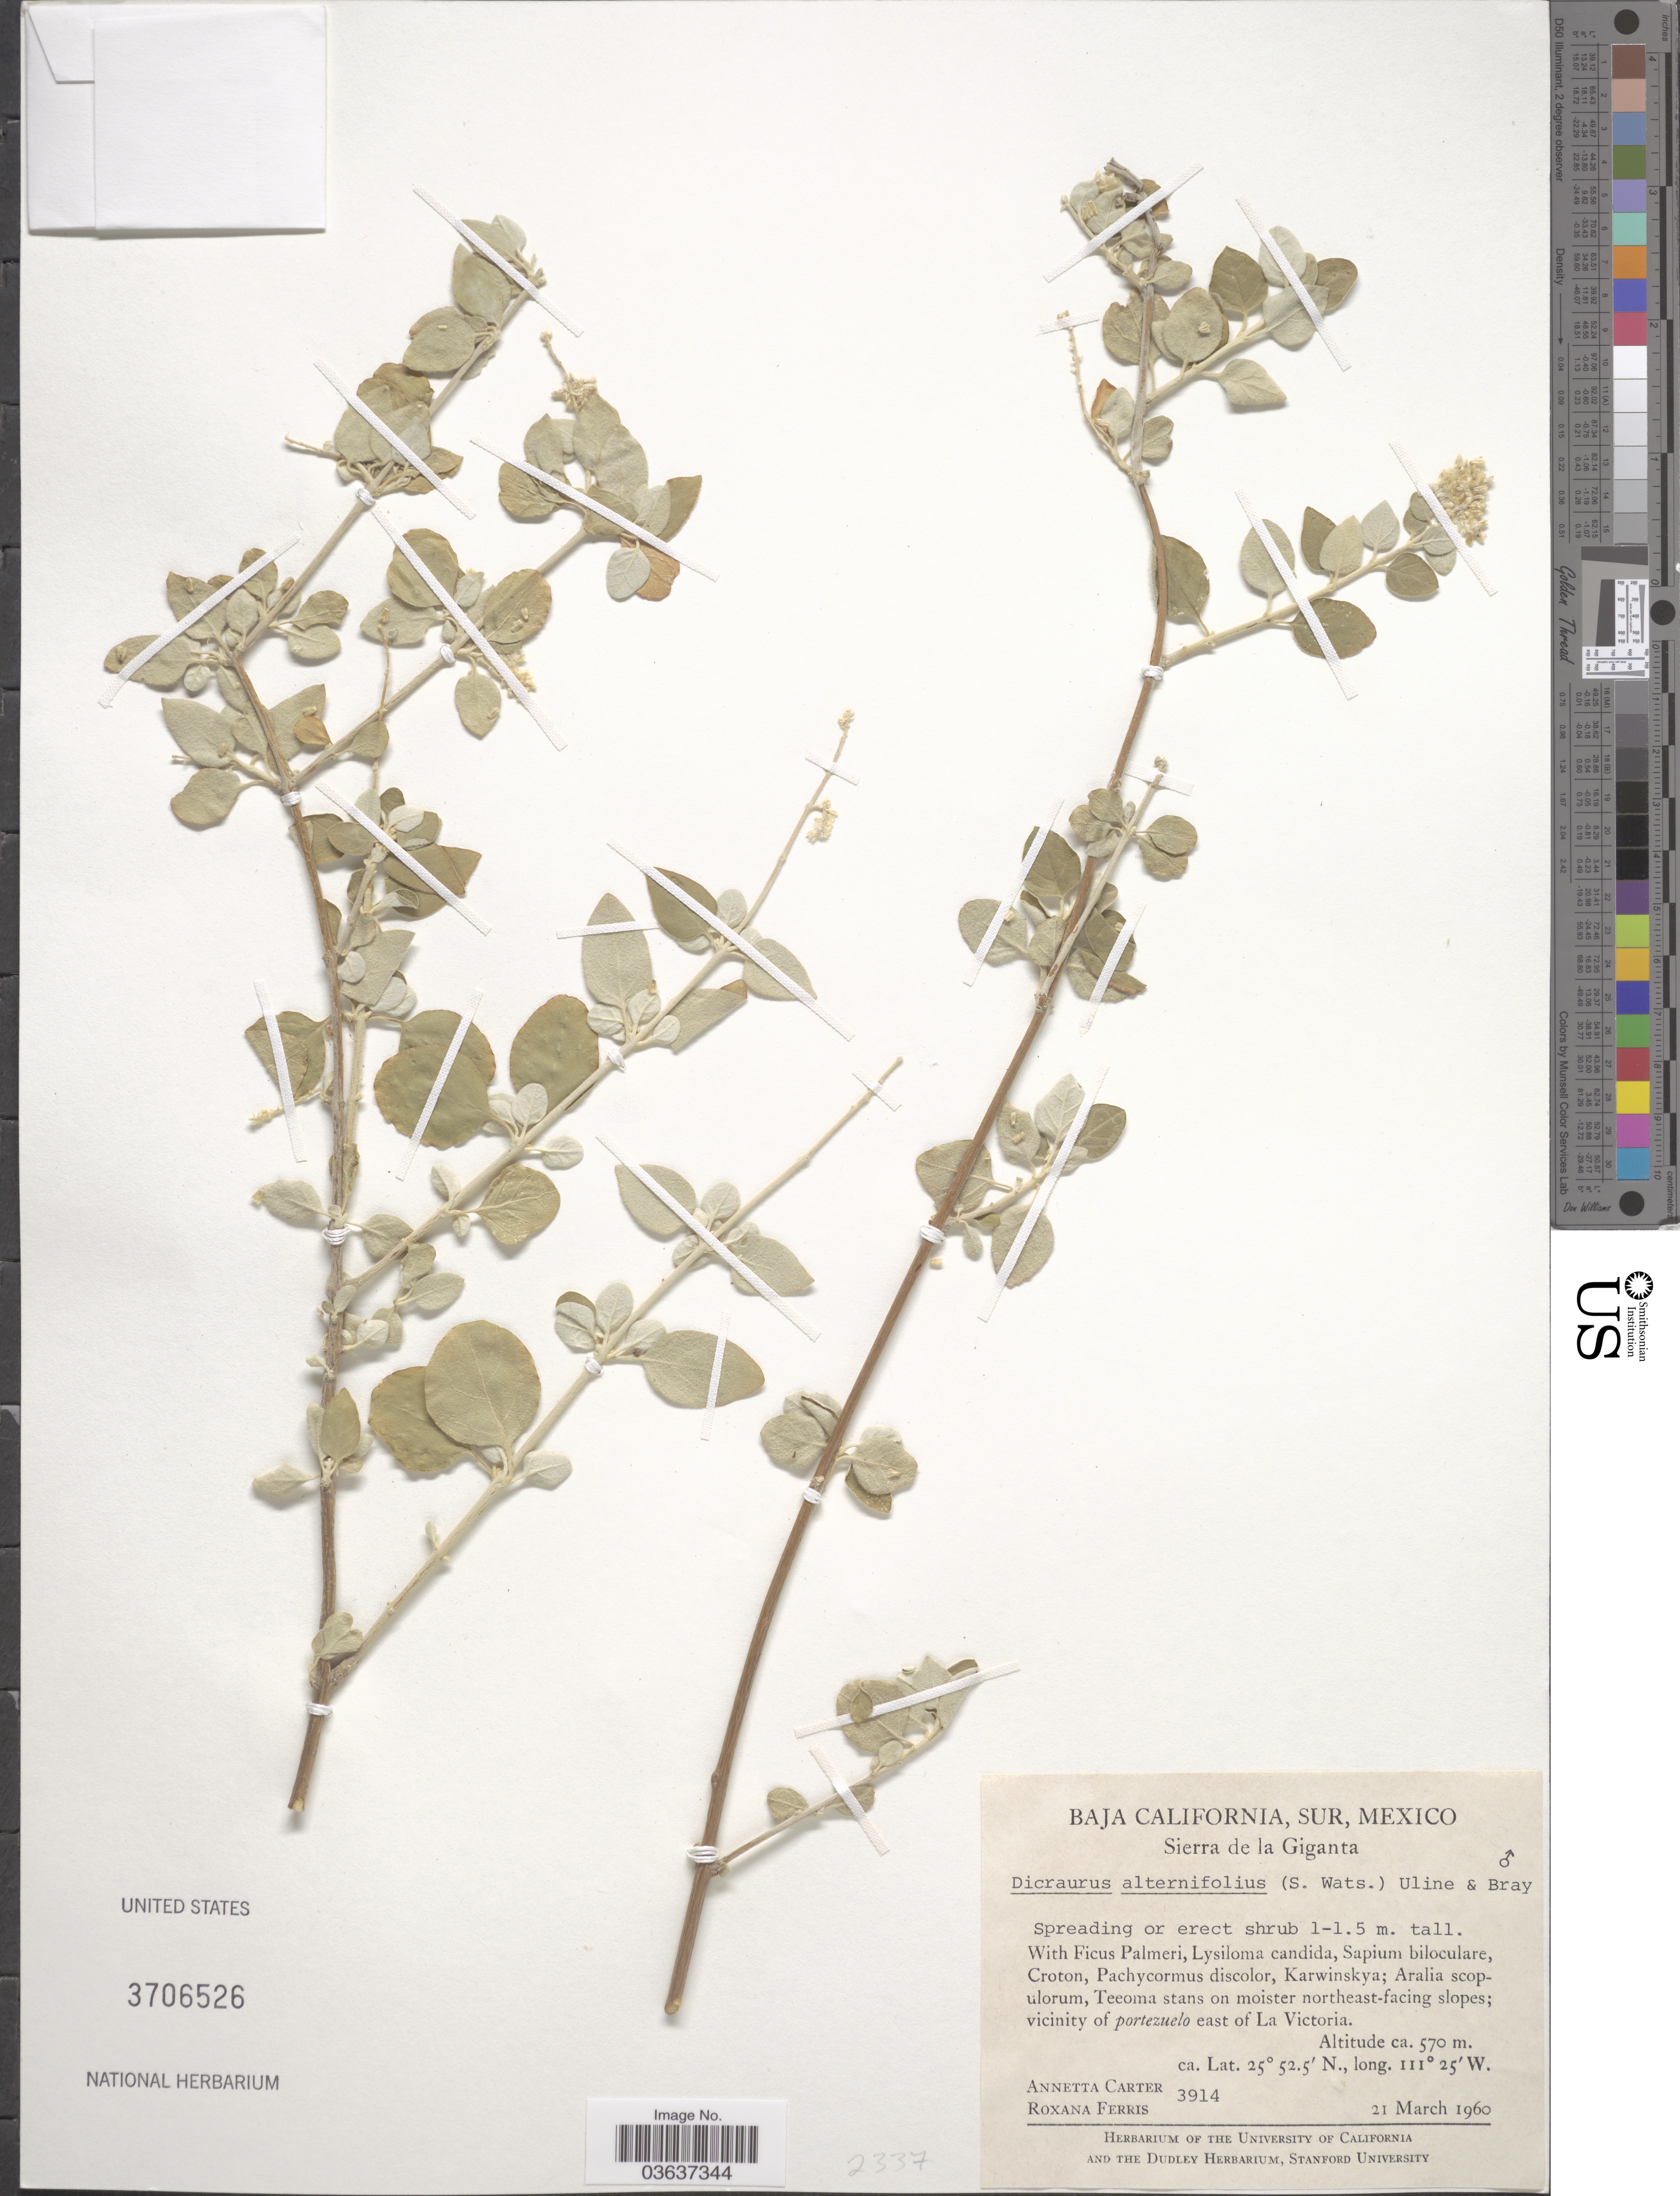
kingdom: Plantae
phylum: Tracheophyta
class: Magnoliopsida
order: Caryophyllales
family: Amaranthaceae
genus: Iresine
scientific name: Iresine alternifolia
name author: S. Watson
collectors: A. Carter & R. S. Ferris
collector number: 3914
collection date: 1960-03-21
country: Mexico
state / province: Baja California Sur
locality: Sierra de la Giganta. Vicinity of portezuelo east of La Victoria.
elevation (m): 570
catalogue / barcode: US 3706526